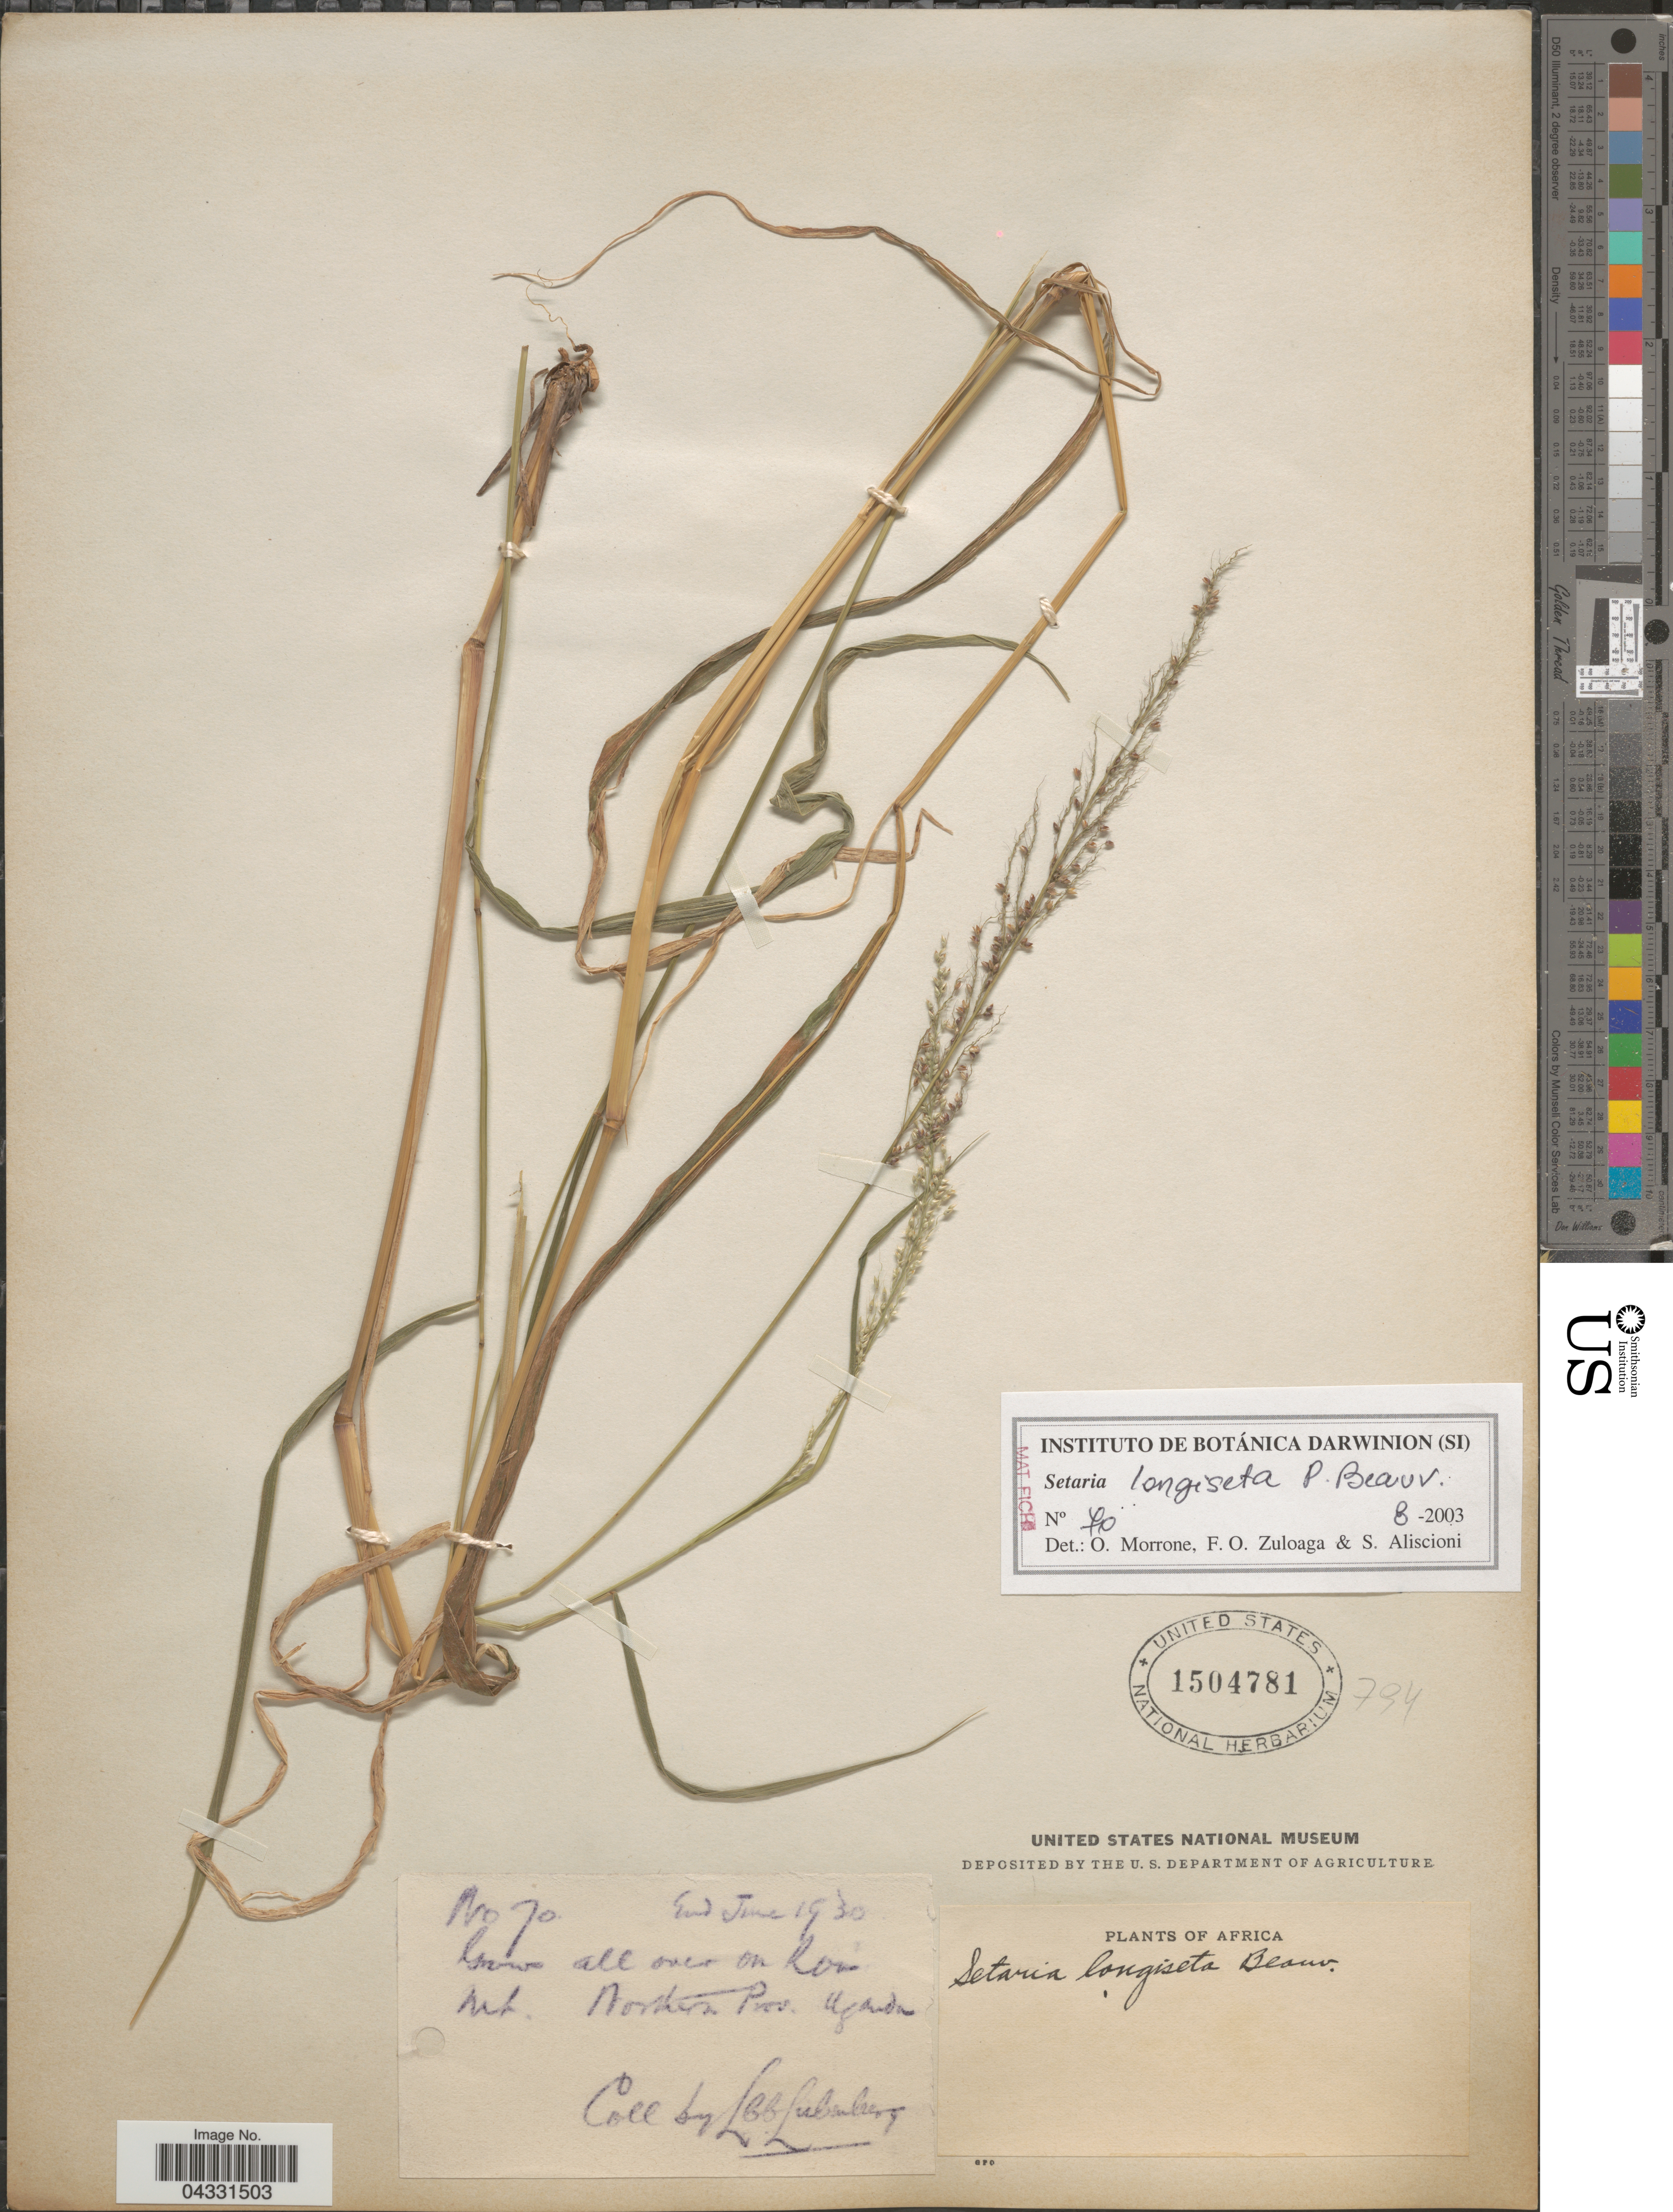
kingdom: Plantae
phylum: Tracheophyta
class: Liliopsida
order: Poales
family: Poaceae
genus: Setaria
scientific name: Setaria longiseta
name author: P. Beauv.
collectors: L. Liebenberg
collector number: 70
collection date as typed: End June 1930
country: Uganda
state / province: Northern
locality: All over on Rom Mt. Northern Prov. Uganda.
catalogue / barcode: US 1504781